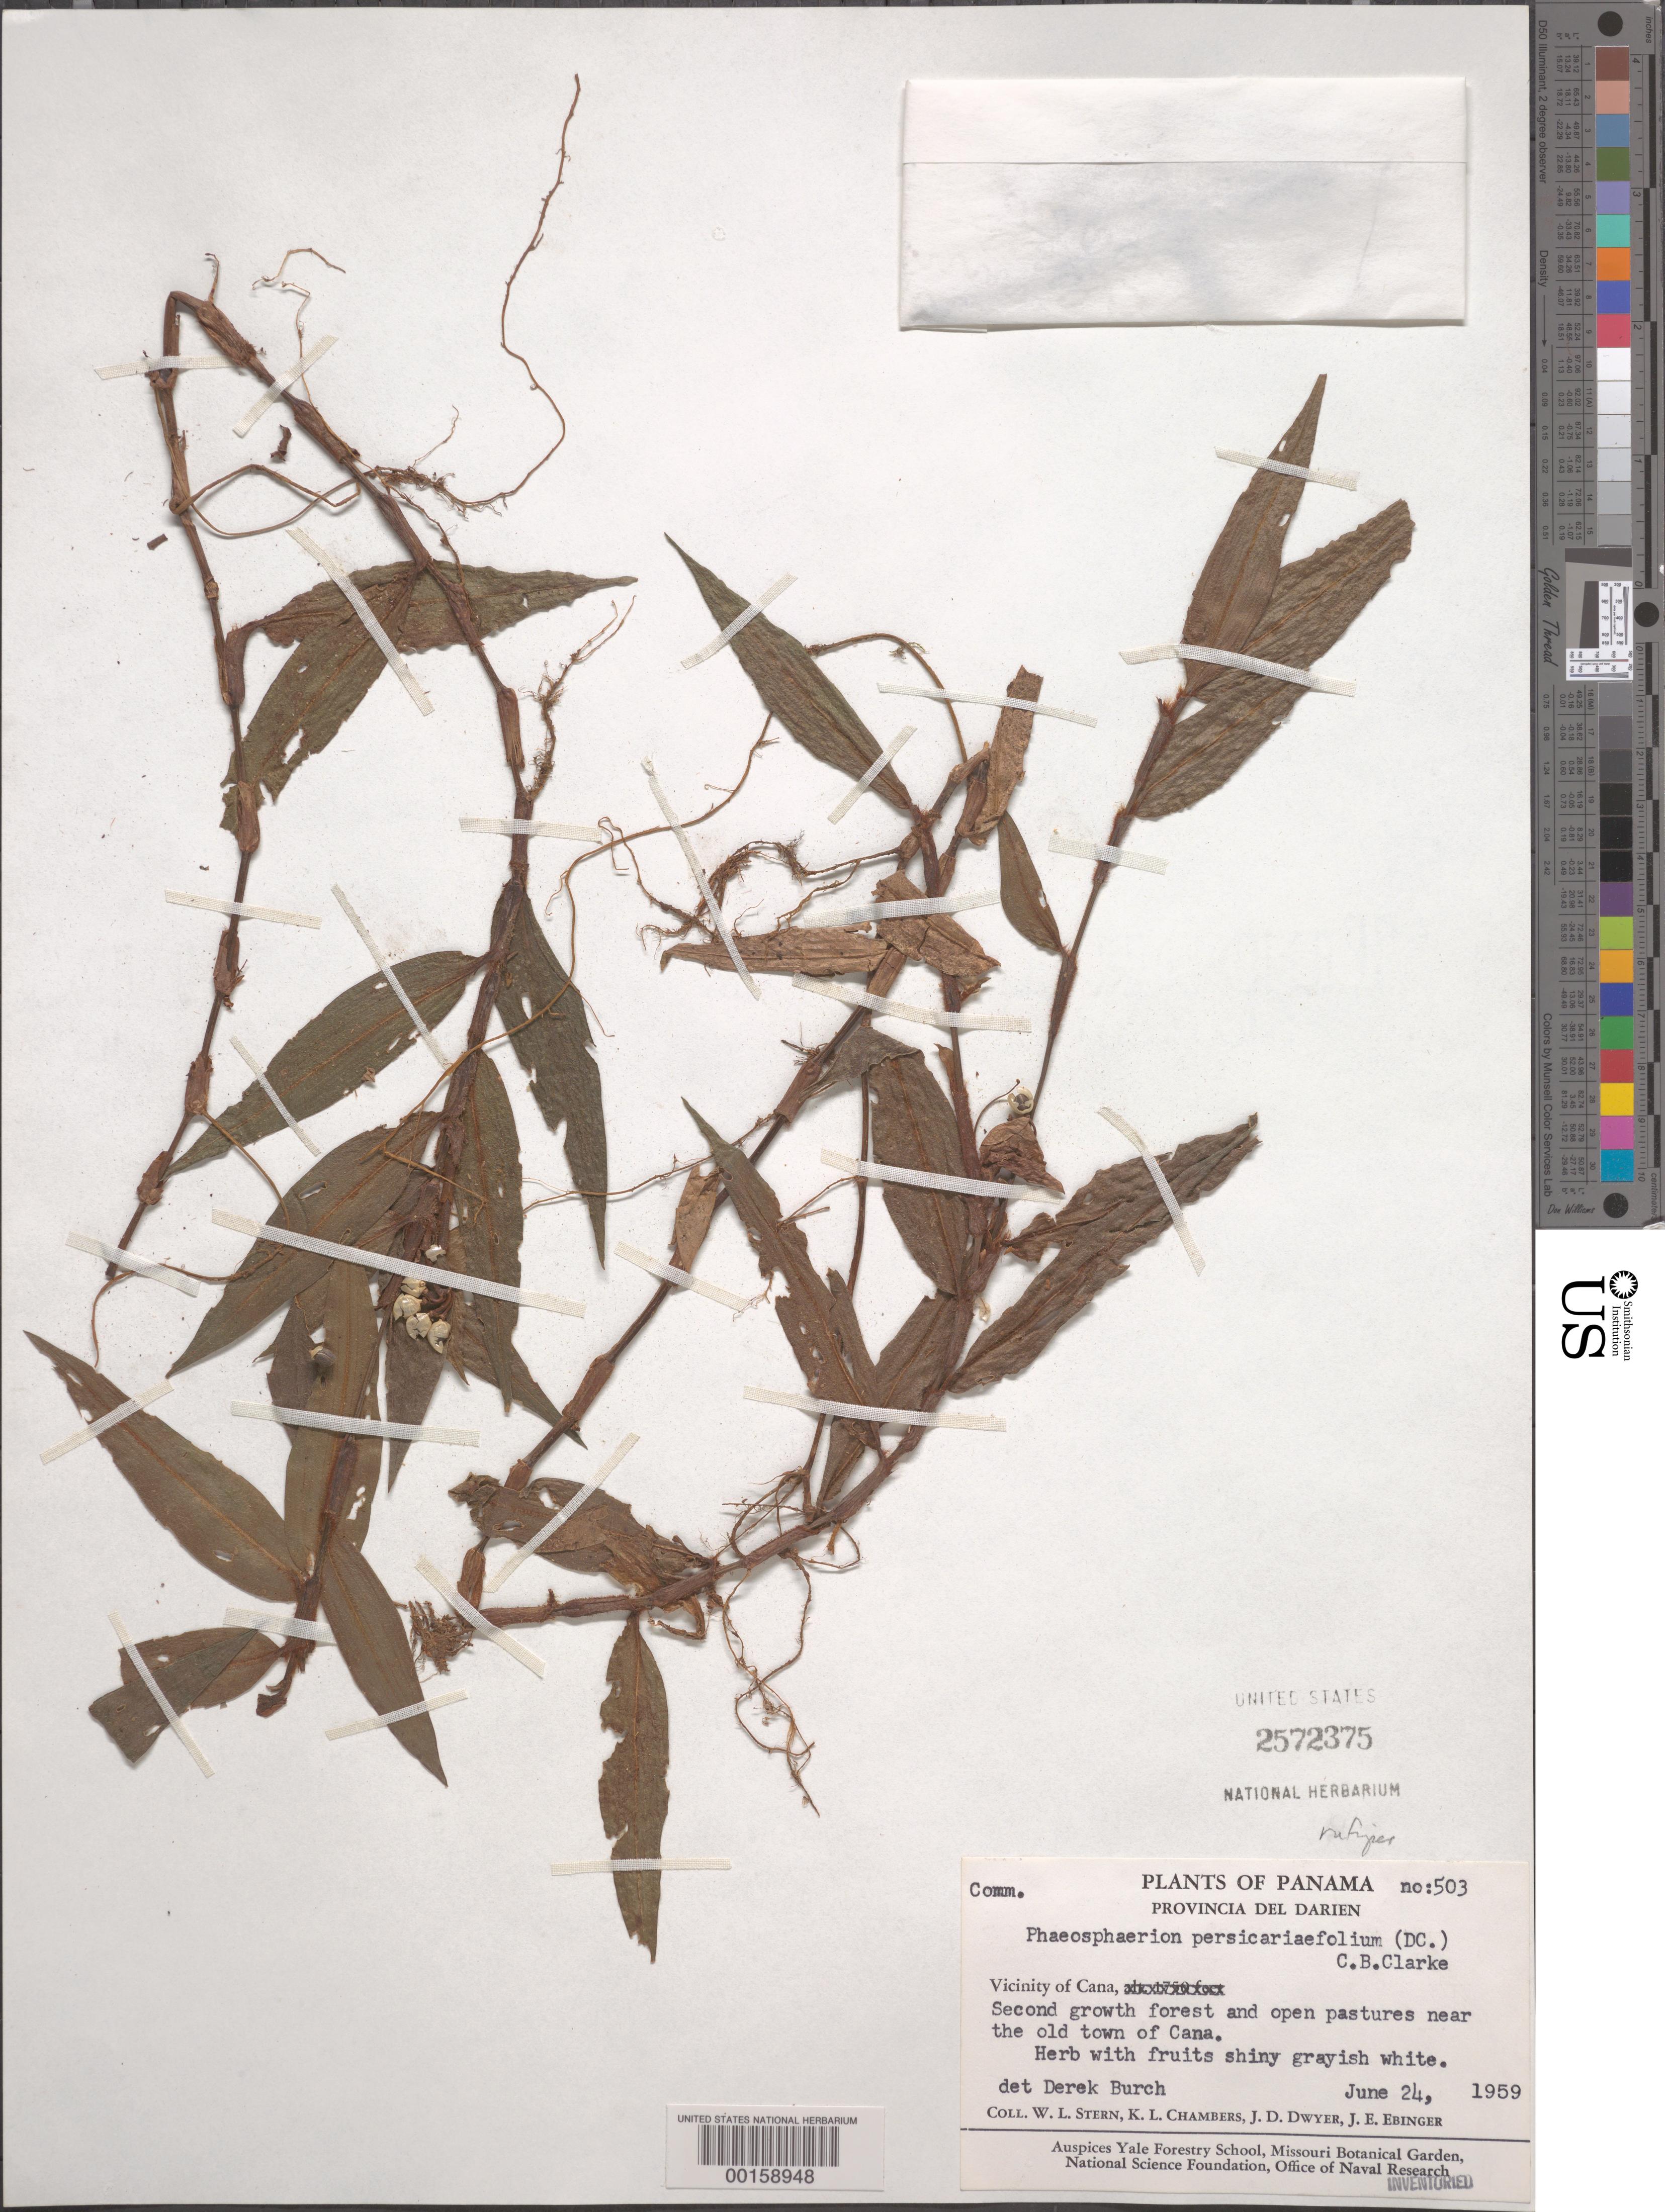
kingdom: Plantae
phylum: Tracheophyta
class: Liliopsida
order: Commelinales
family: Commelinaceae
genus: Commelina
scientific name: Commelina rufipes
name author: Seub.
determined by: Burch, D.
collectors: W. L. Stern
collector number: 503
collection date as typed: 24 Jun 1959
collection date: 1959-06-24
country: Panama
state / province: Darién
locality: Cana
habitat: Secondary forest and open pastures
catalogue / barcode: US 2572375